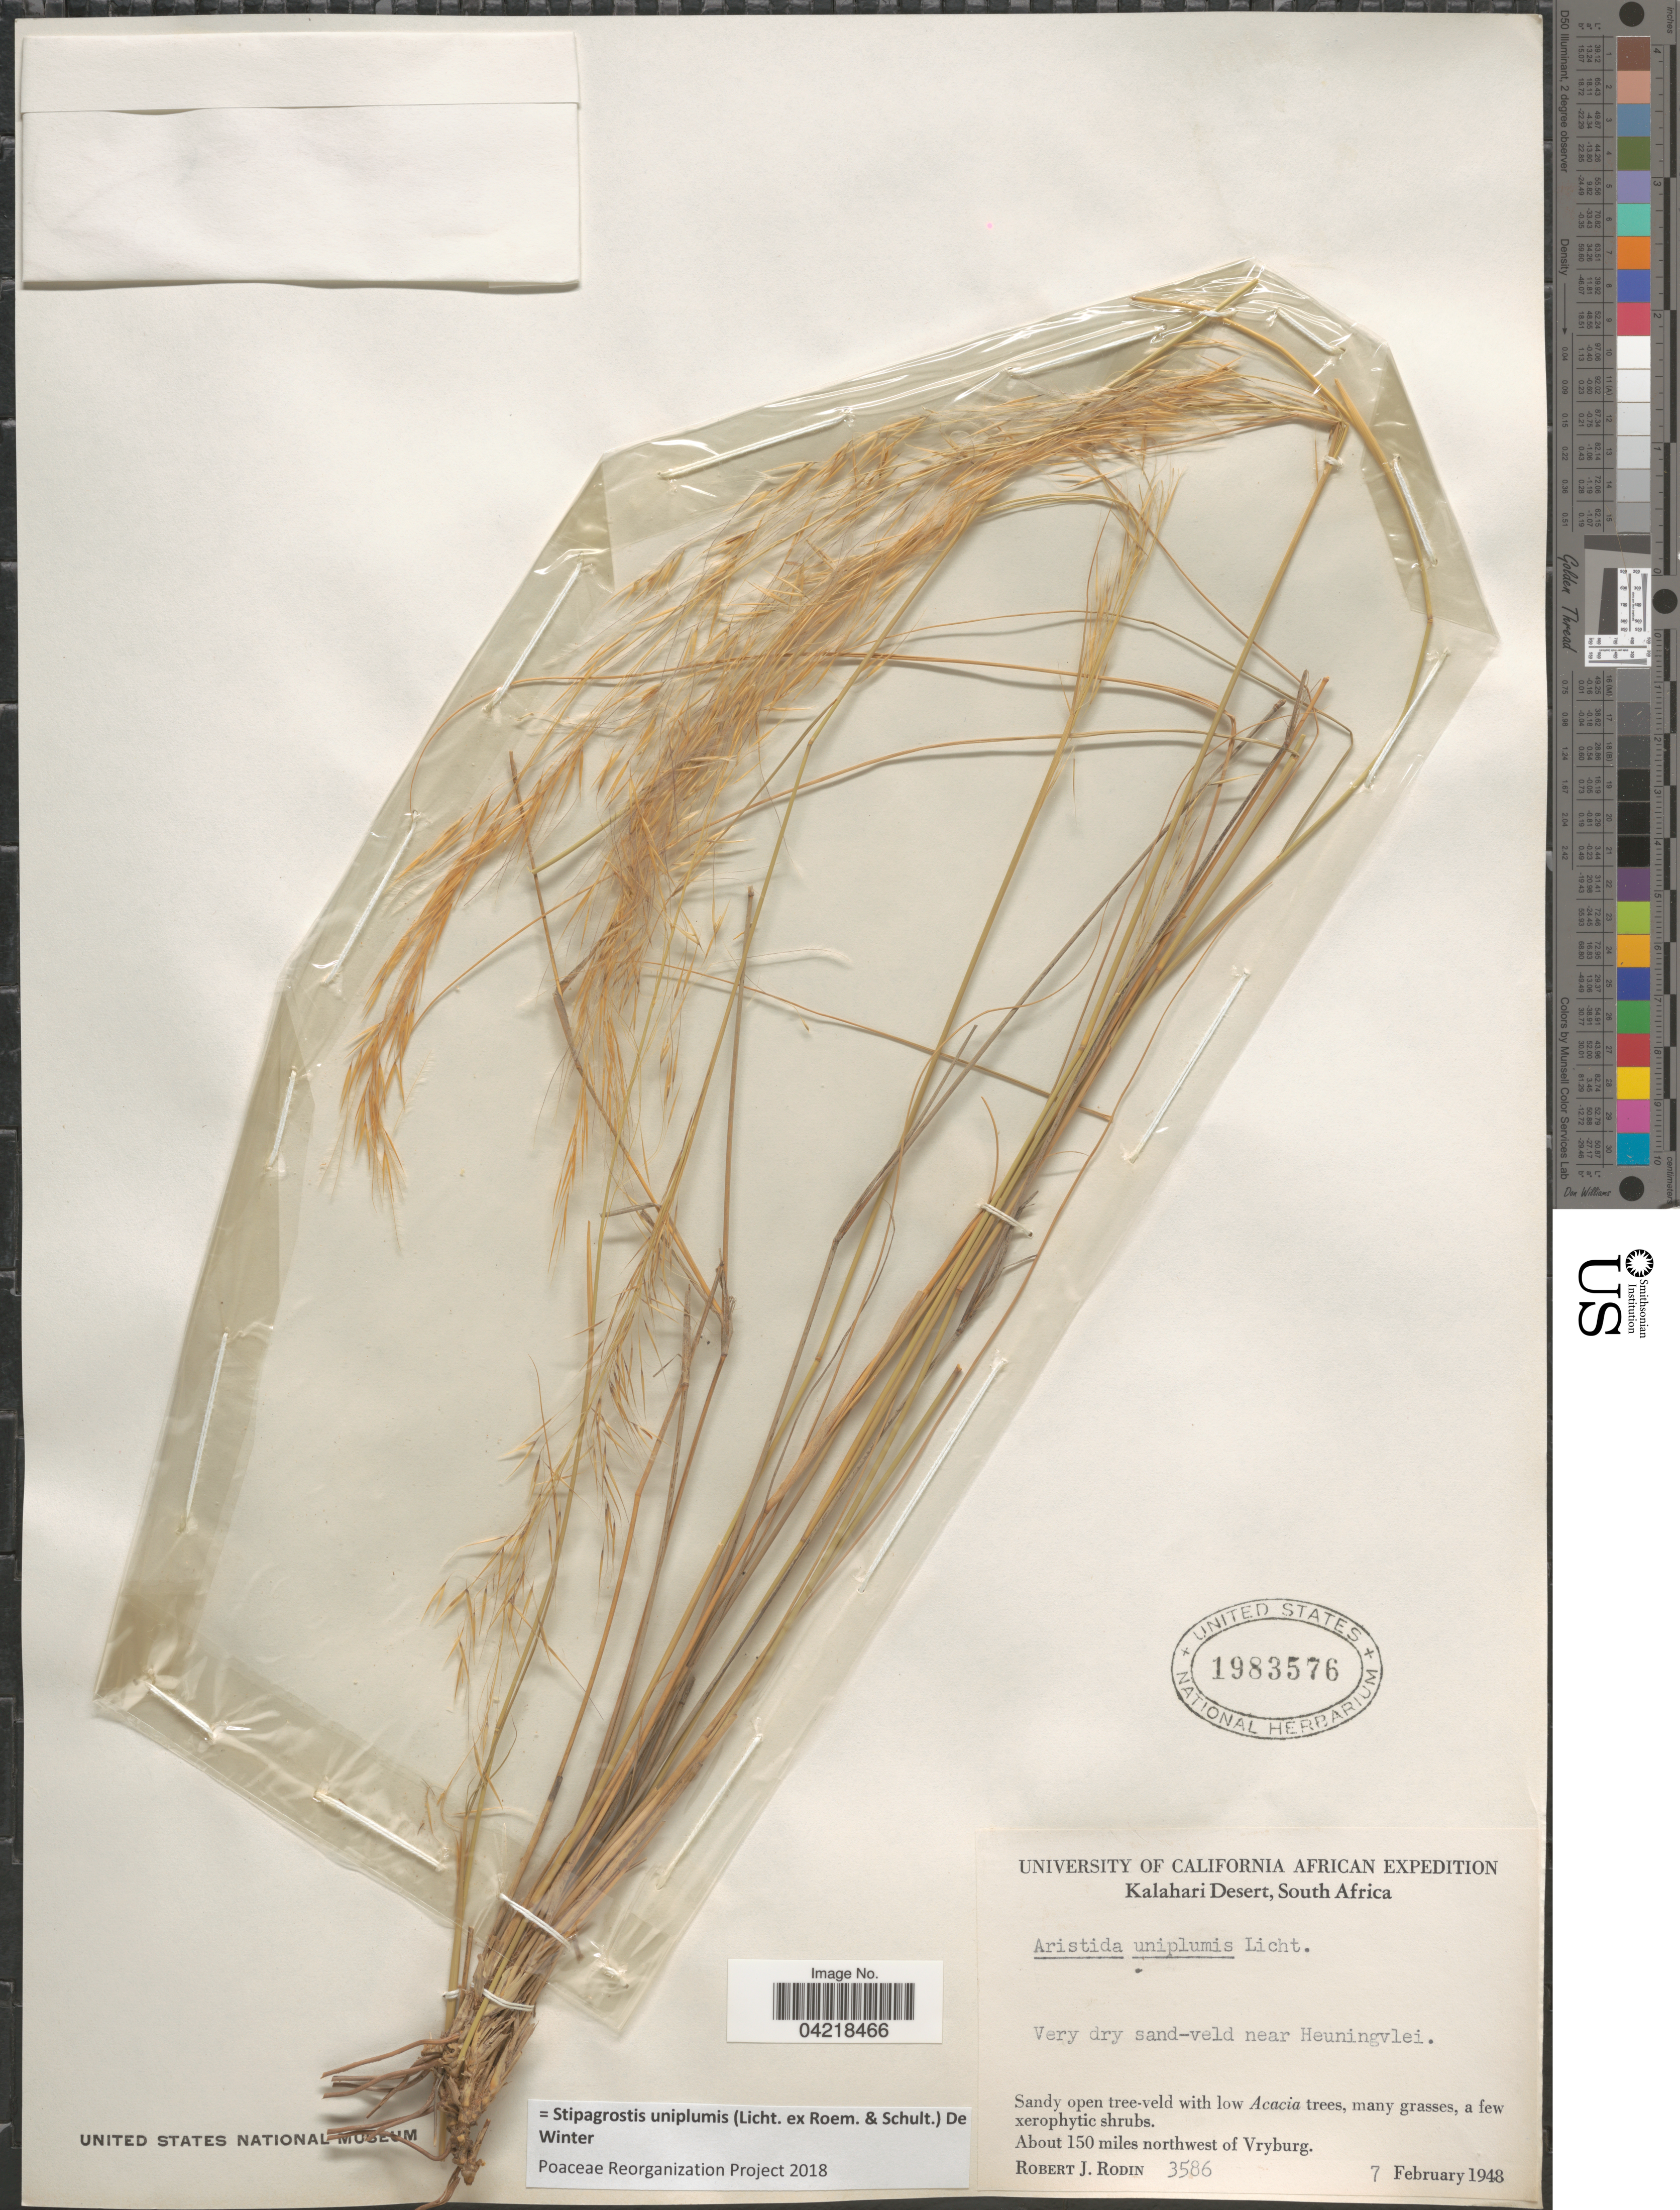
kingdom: Plantae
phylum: Tracheophyta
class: Liliopsida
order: Poales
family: Poaceae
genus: Stipagrostis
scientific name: Stipagrostis uniplumis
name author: (Licht.) De Winter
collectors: R. J. Rodin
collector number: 3586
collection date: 1948-02-07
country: South Africa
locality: University of California African Expedition. Kalahari Desert. Very dry sand-veld near Heuningvlei. About 150 miles northwest of Vryburg.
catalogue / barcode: US 1983576